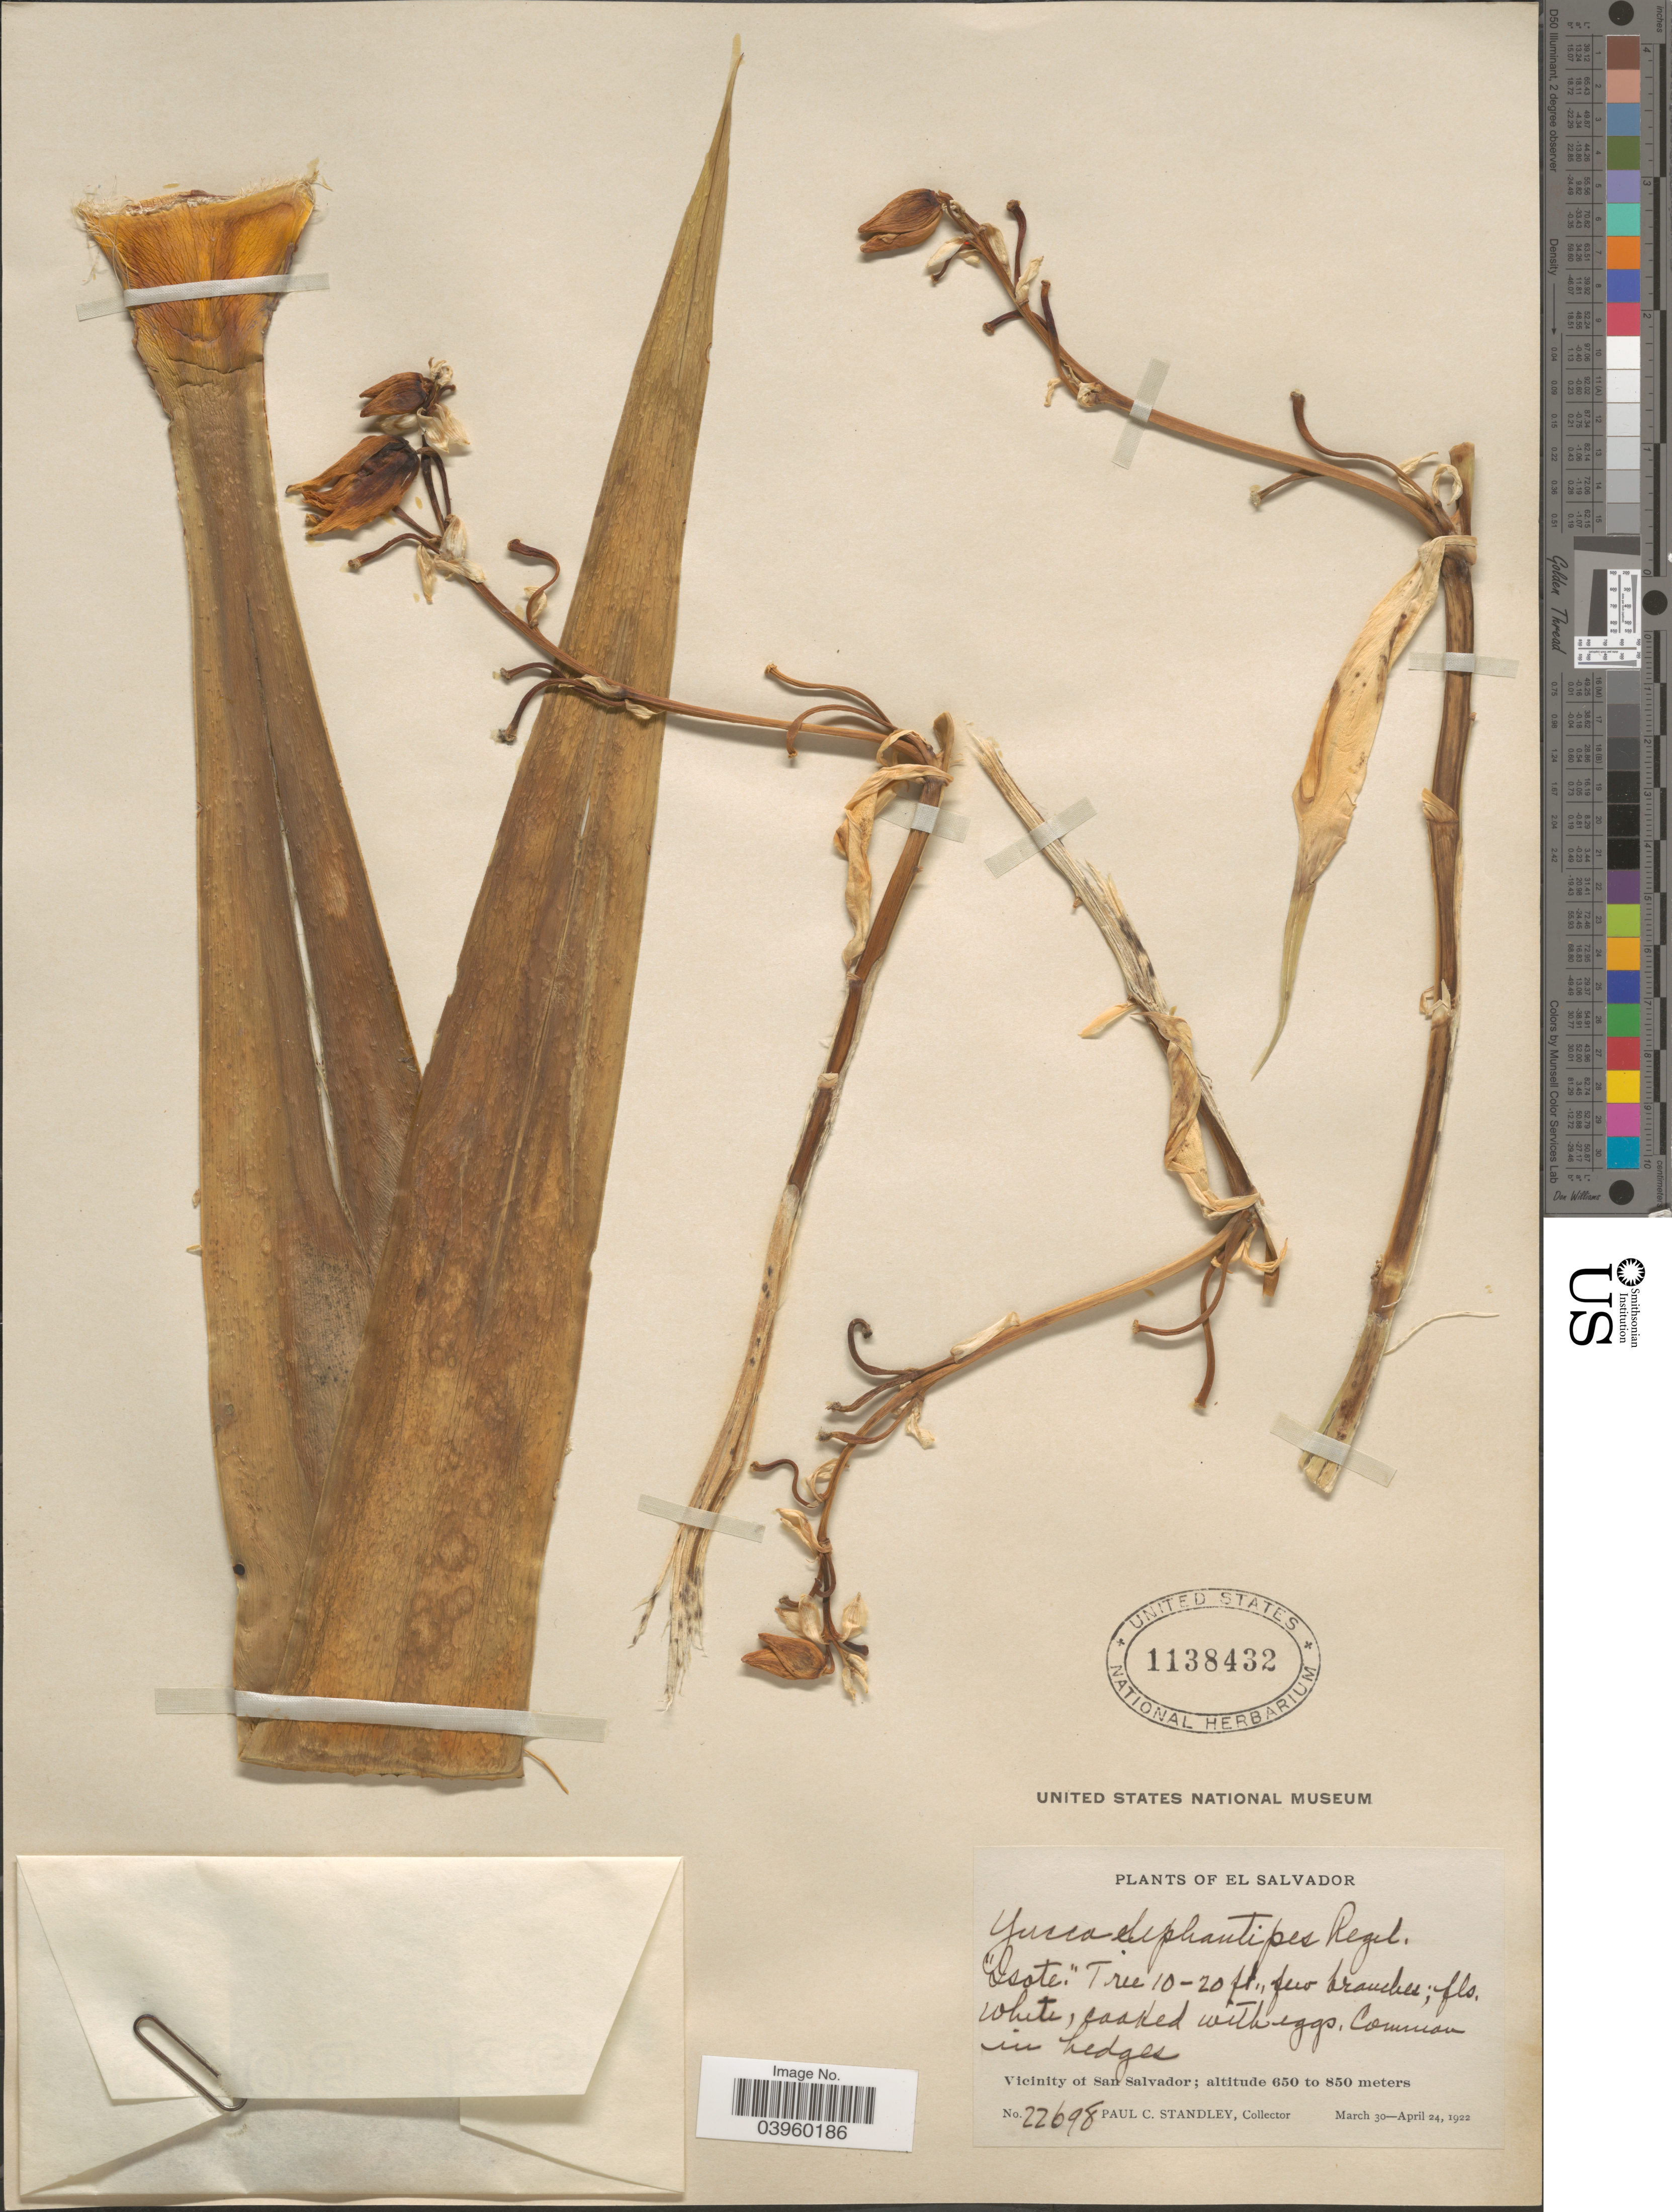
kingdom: Plantae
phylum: Tracheophyta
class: Liliopsida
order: Asparagales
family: Asparagaceae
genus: Yucca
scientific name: Yucca elephantipes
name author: Regel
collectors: P. C. Standley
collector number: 22698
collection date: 1922-03-30/1922-04-24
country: El Salvador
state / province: San Salvador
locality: Vicinity of San Salvador.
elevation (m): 650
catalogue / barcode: US 1138432